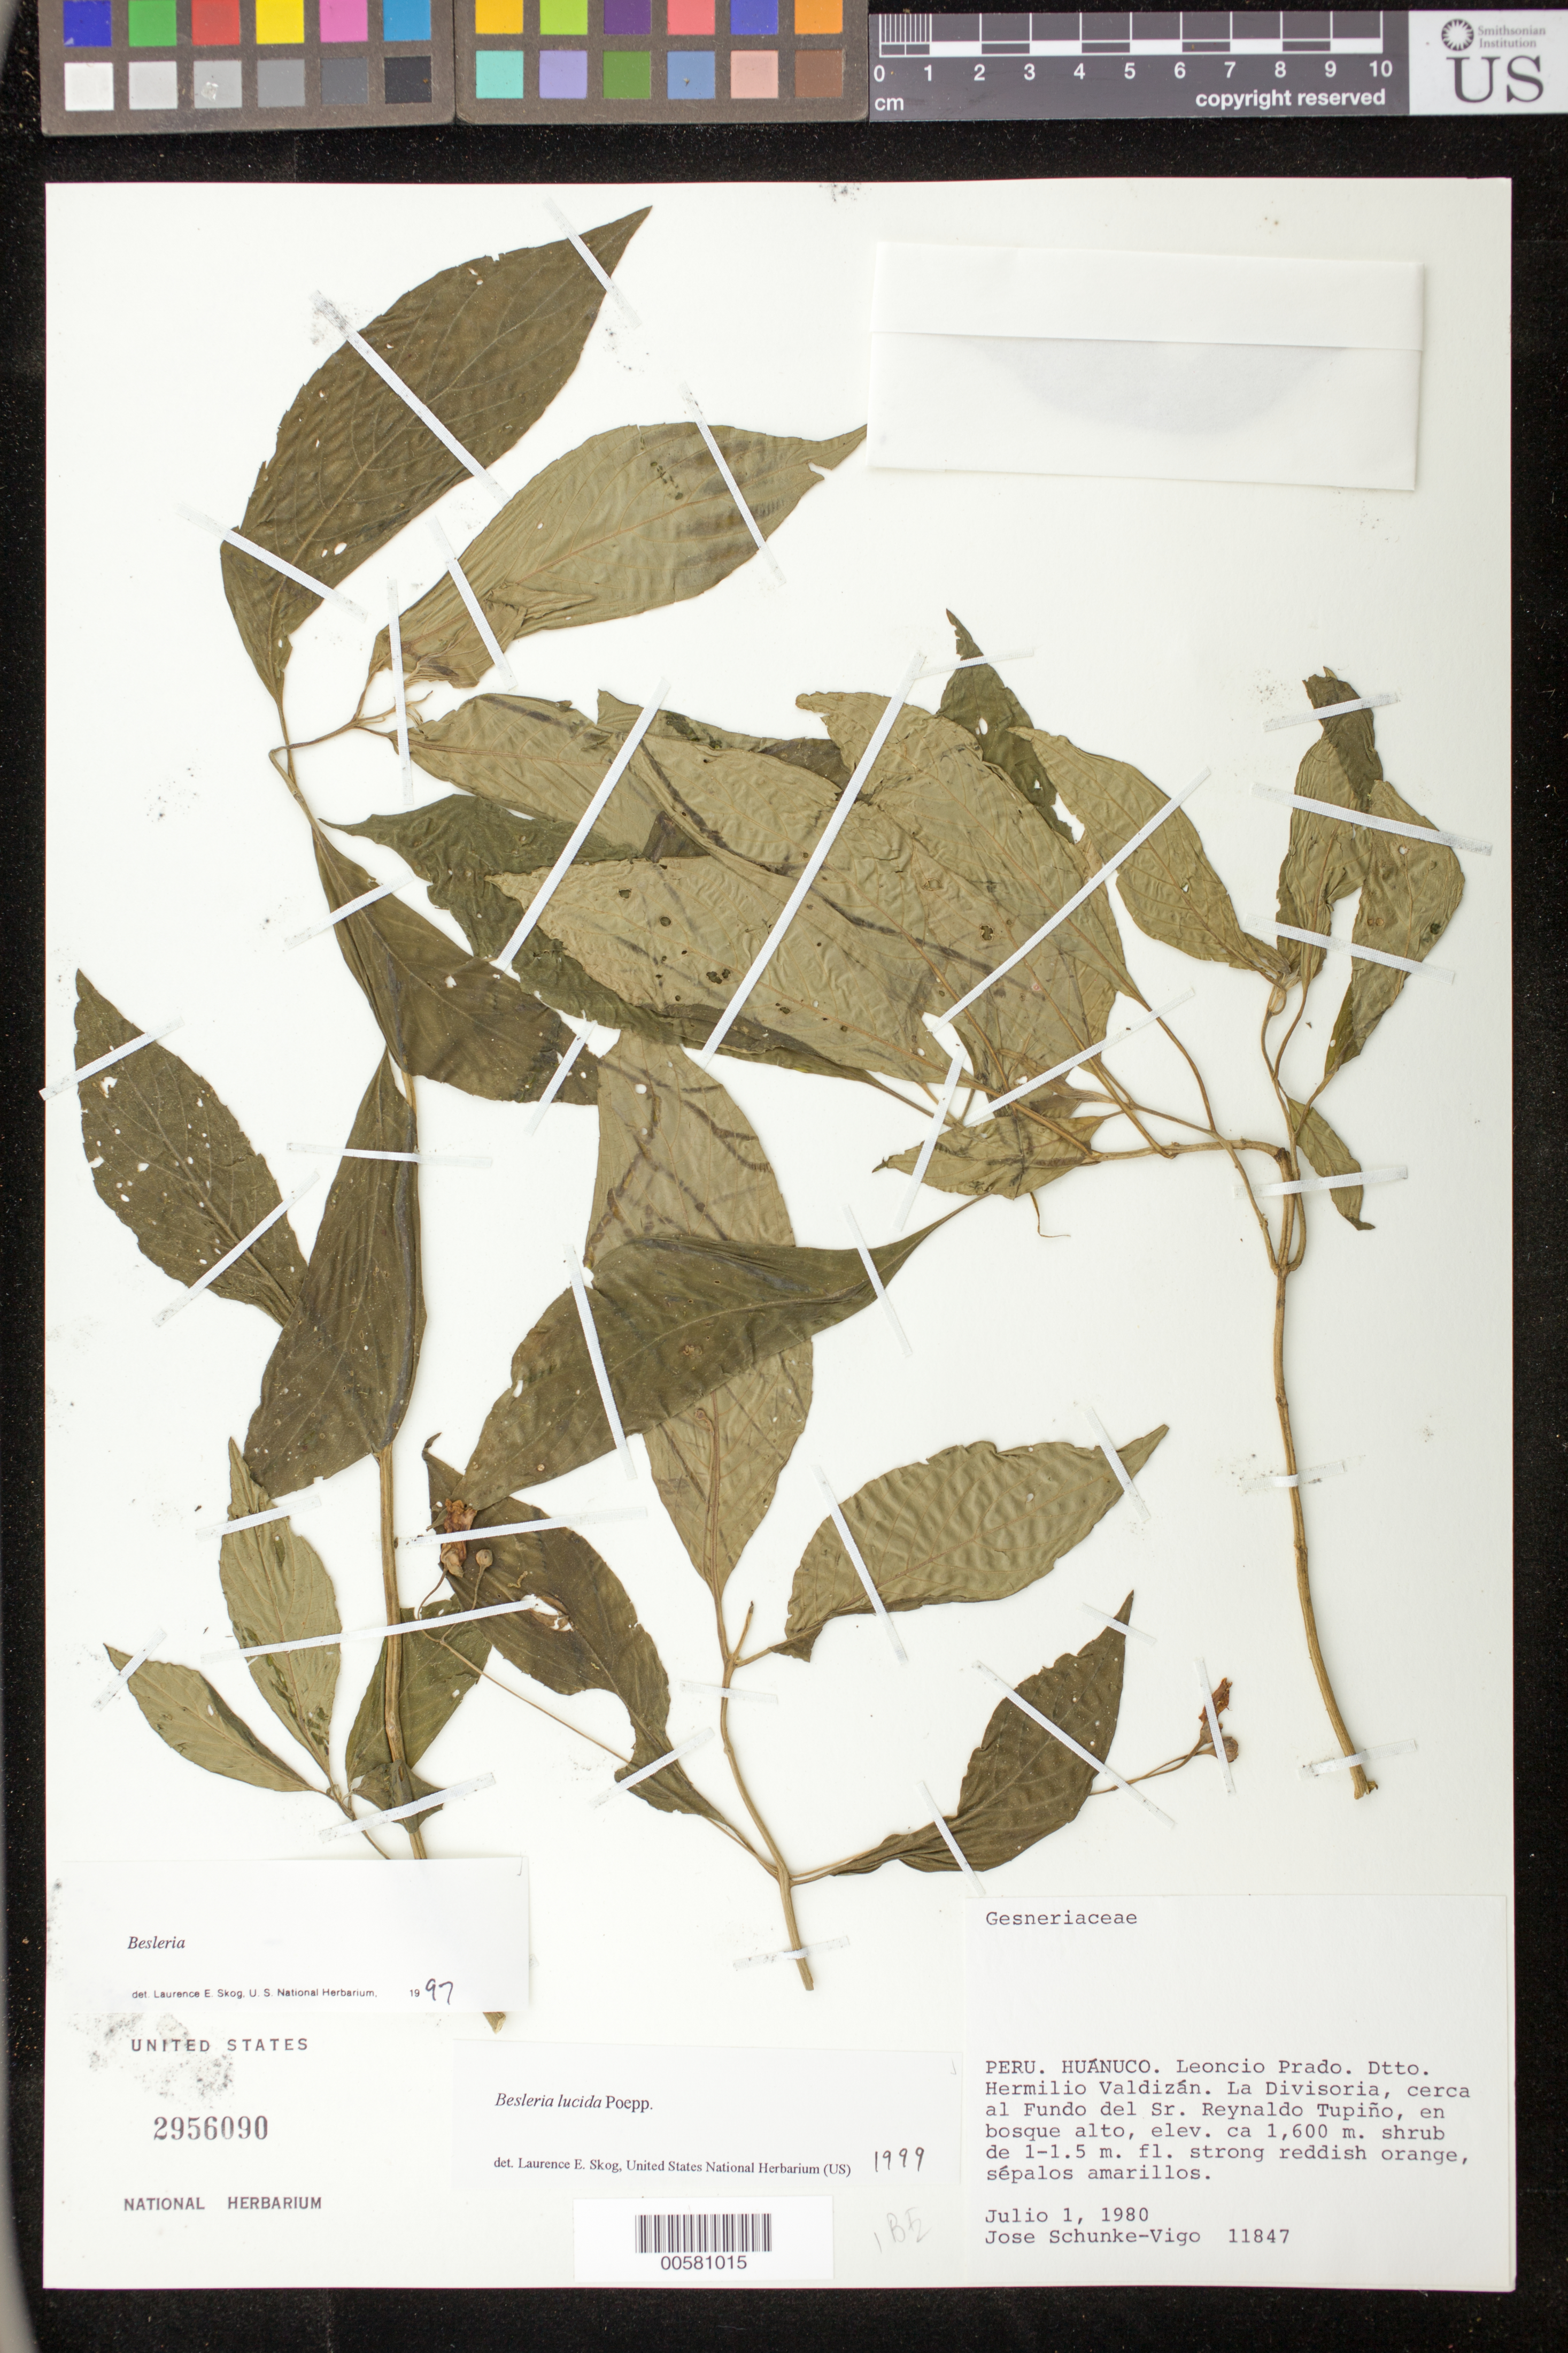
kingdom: Plantae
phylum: Tracheophyta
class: Magnoliopsida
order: Lamiales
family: Gesneriaceae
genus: Besleria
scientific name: Besleria lucida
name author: Poepp.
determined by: Skog, Laurence E.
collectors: J. Schunke Vigo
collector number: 11847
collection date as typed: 01 Jul 1980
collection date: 1980-07-01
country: Peru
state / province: Huánuco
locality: Prov. Leoncio Prado, Dtto. Hermilio Valdizán; La Divisoria, cerca al Fundo del Sr. Reynaldo Tupiño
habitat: Bosque alto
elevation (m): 1600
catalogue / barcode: US 2956090